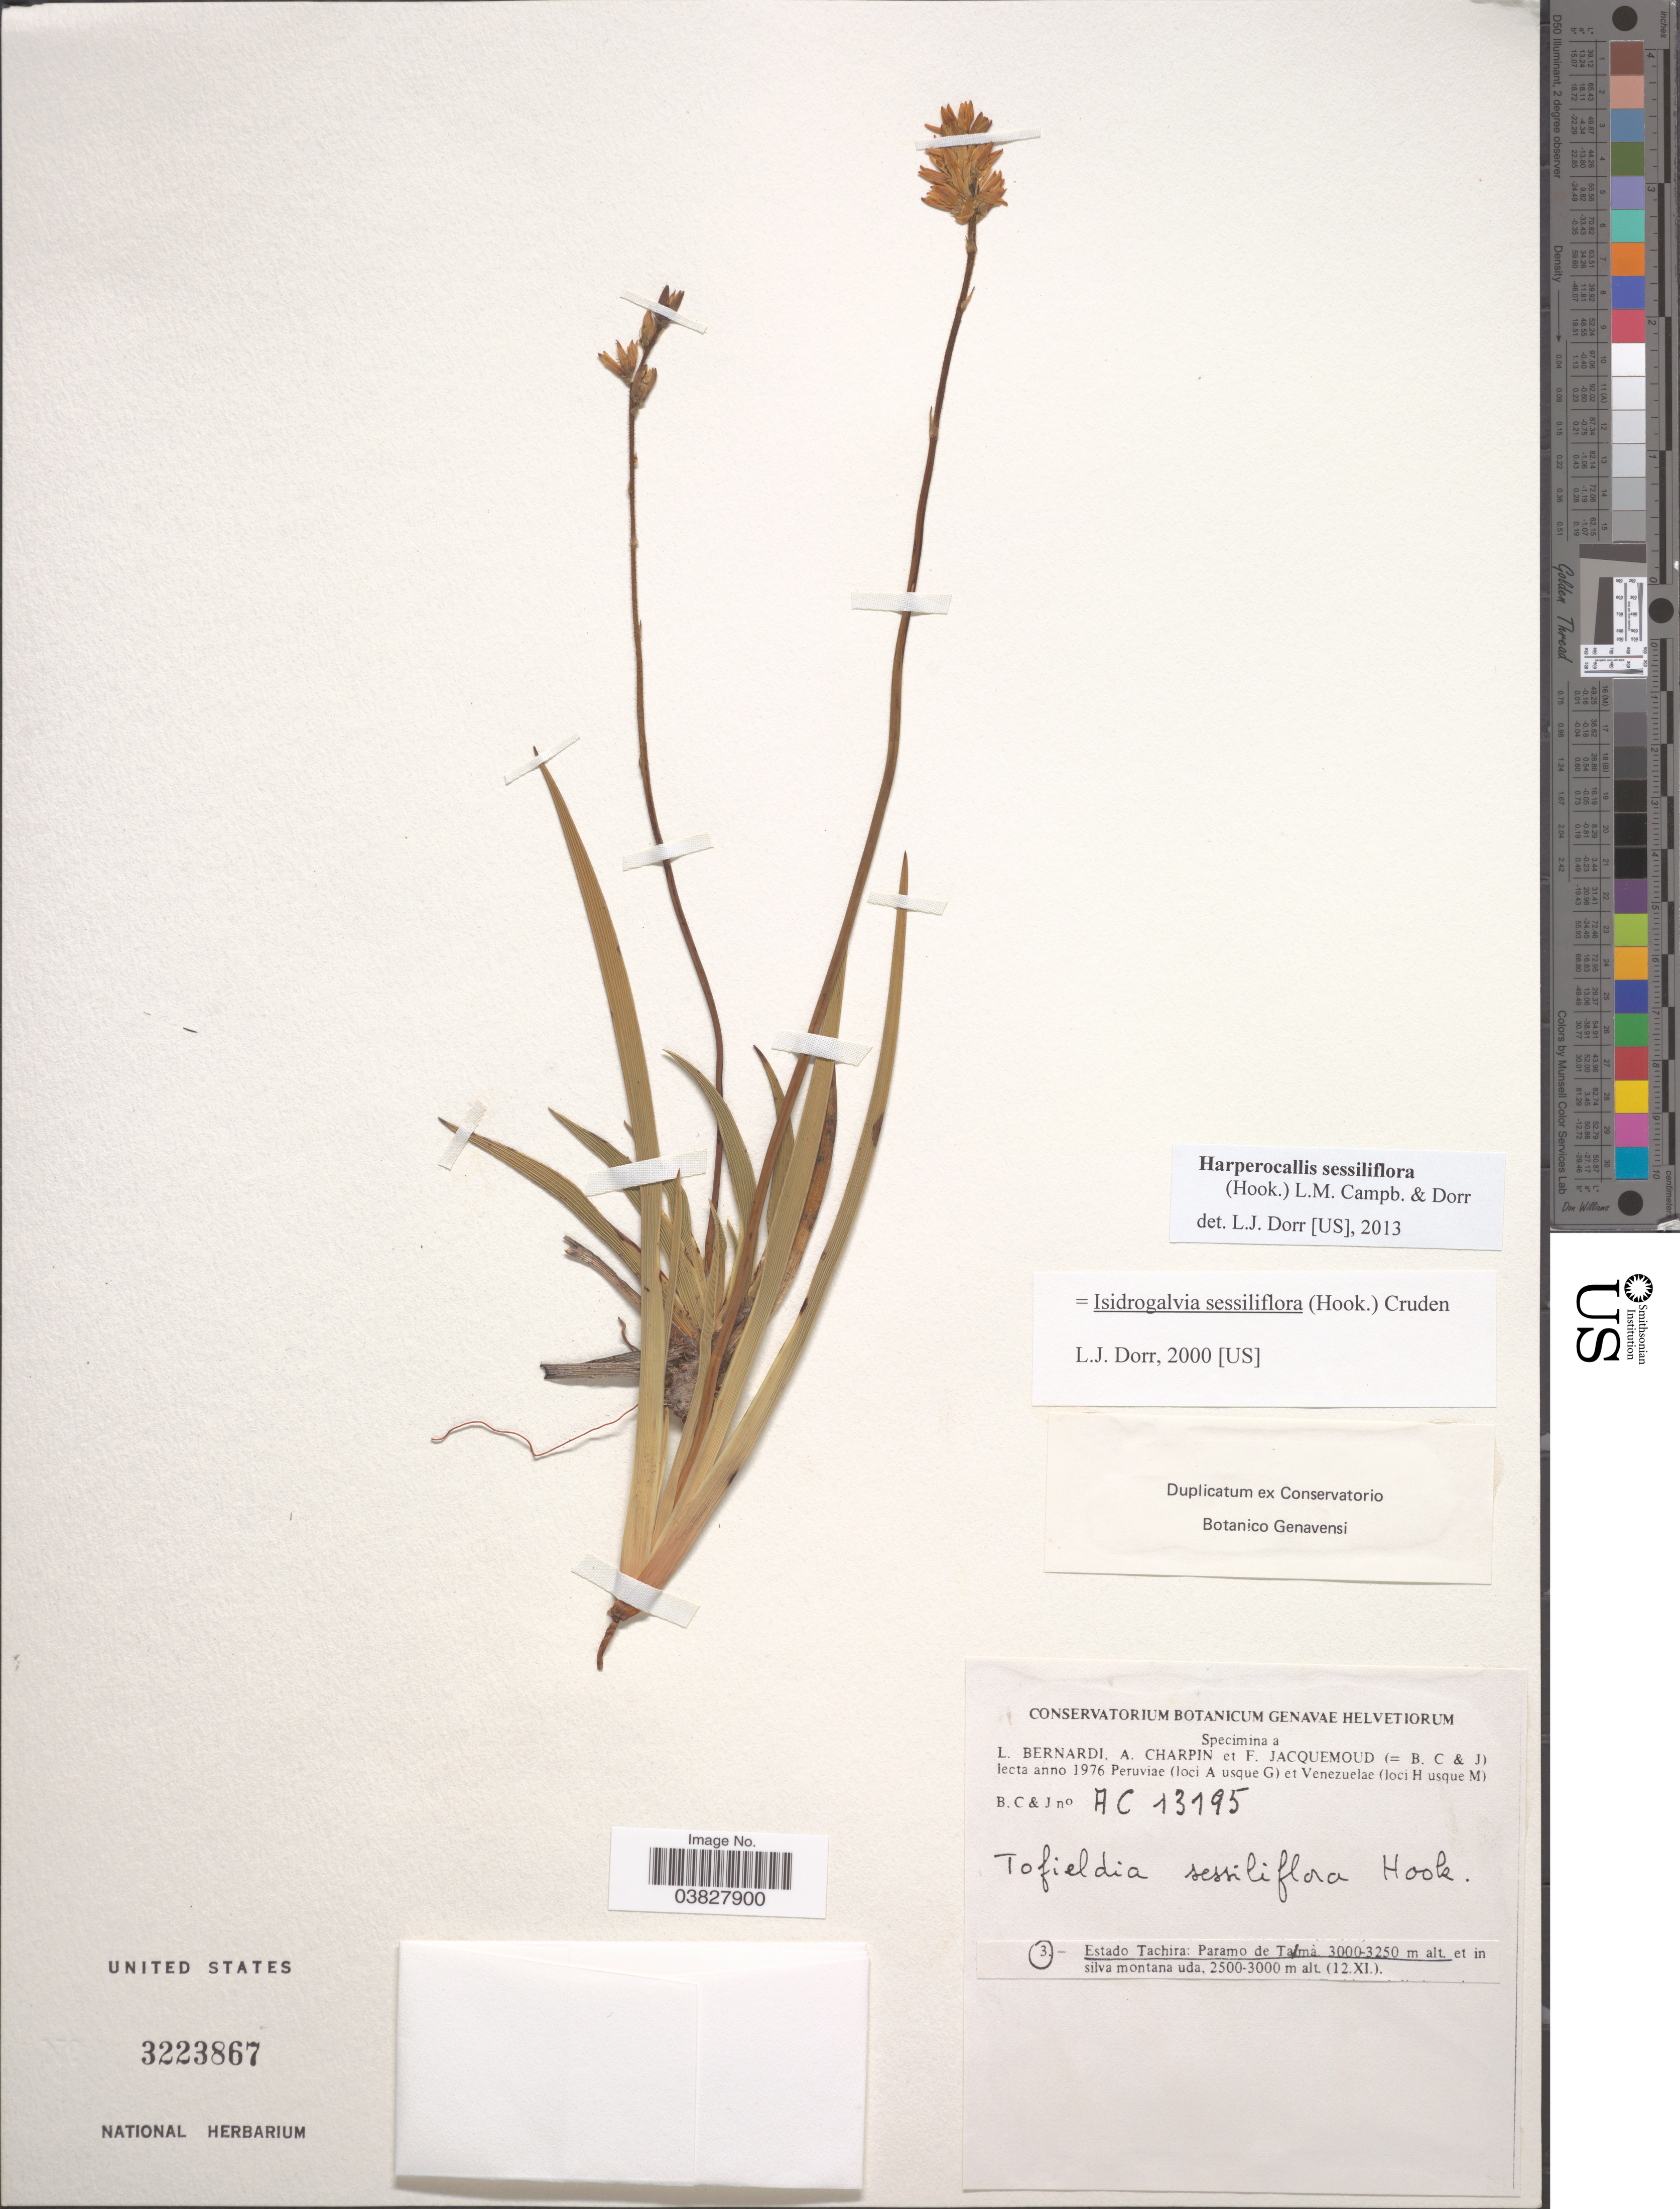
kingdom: Plantae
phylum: Tracheophyta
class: Liliopsida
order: Alismatales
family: Tofieldiaceae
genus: Harperocallis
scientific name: Harperocallis sessiliflora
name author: (Hook.) L.M. Campb. & Dorr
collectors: L. Bernardi, A. Charpin & F. Jacquemoud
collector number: AC13195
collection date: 1976-11-12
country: Venezuela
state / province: Tachira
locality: Paramo de Tama, et in silva montana uda.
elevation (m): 2500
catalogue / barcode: US 3223867